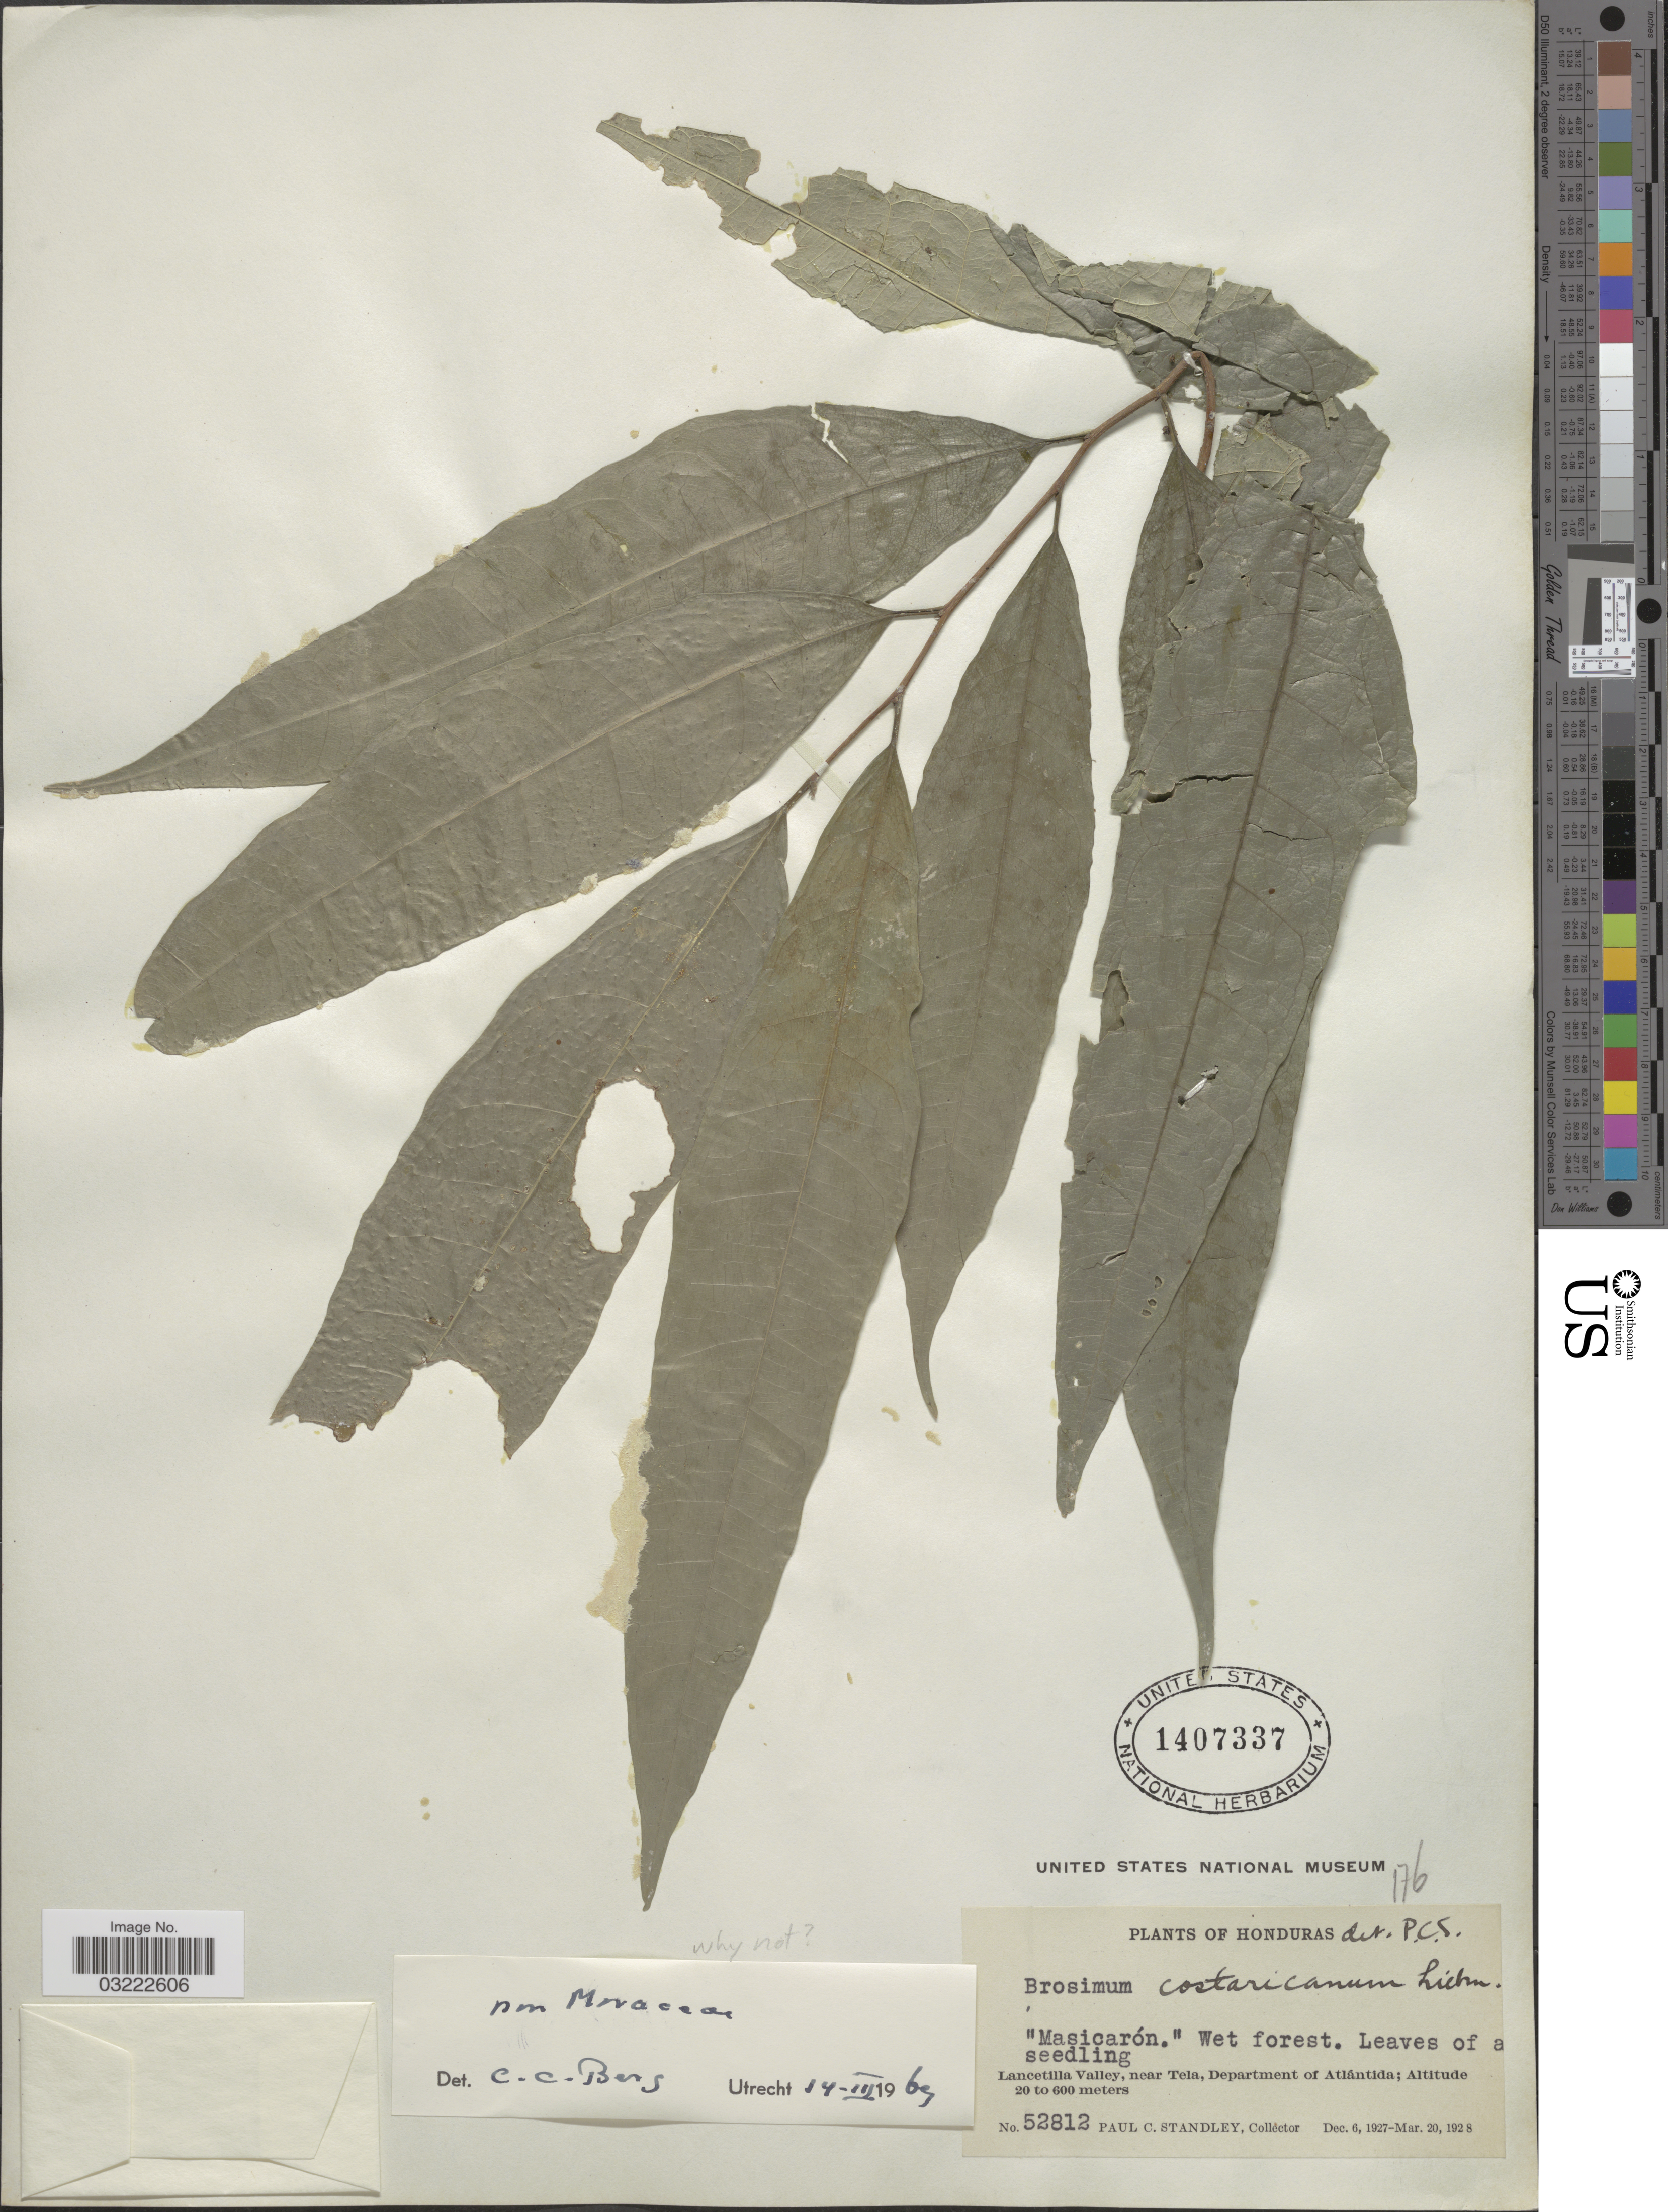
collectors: P. C. Standley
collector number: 52812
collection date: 1927-12-06/1928-03-20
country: Honduras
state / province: Atlántida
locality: Lancetilla Valley, near Tela, Department of Altántida.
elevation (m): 20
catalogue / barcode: US 1407337